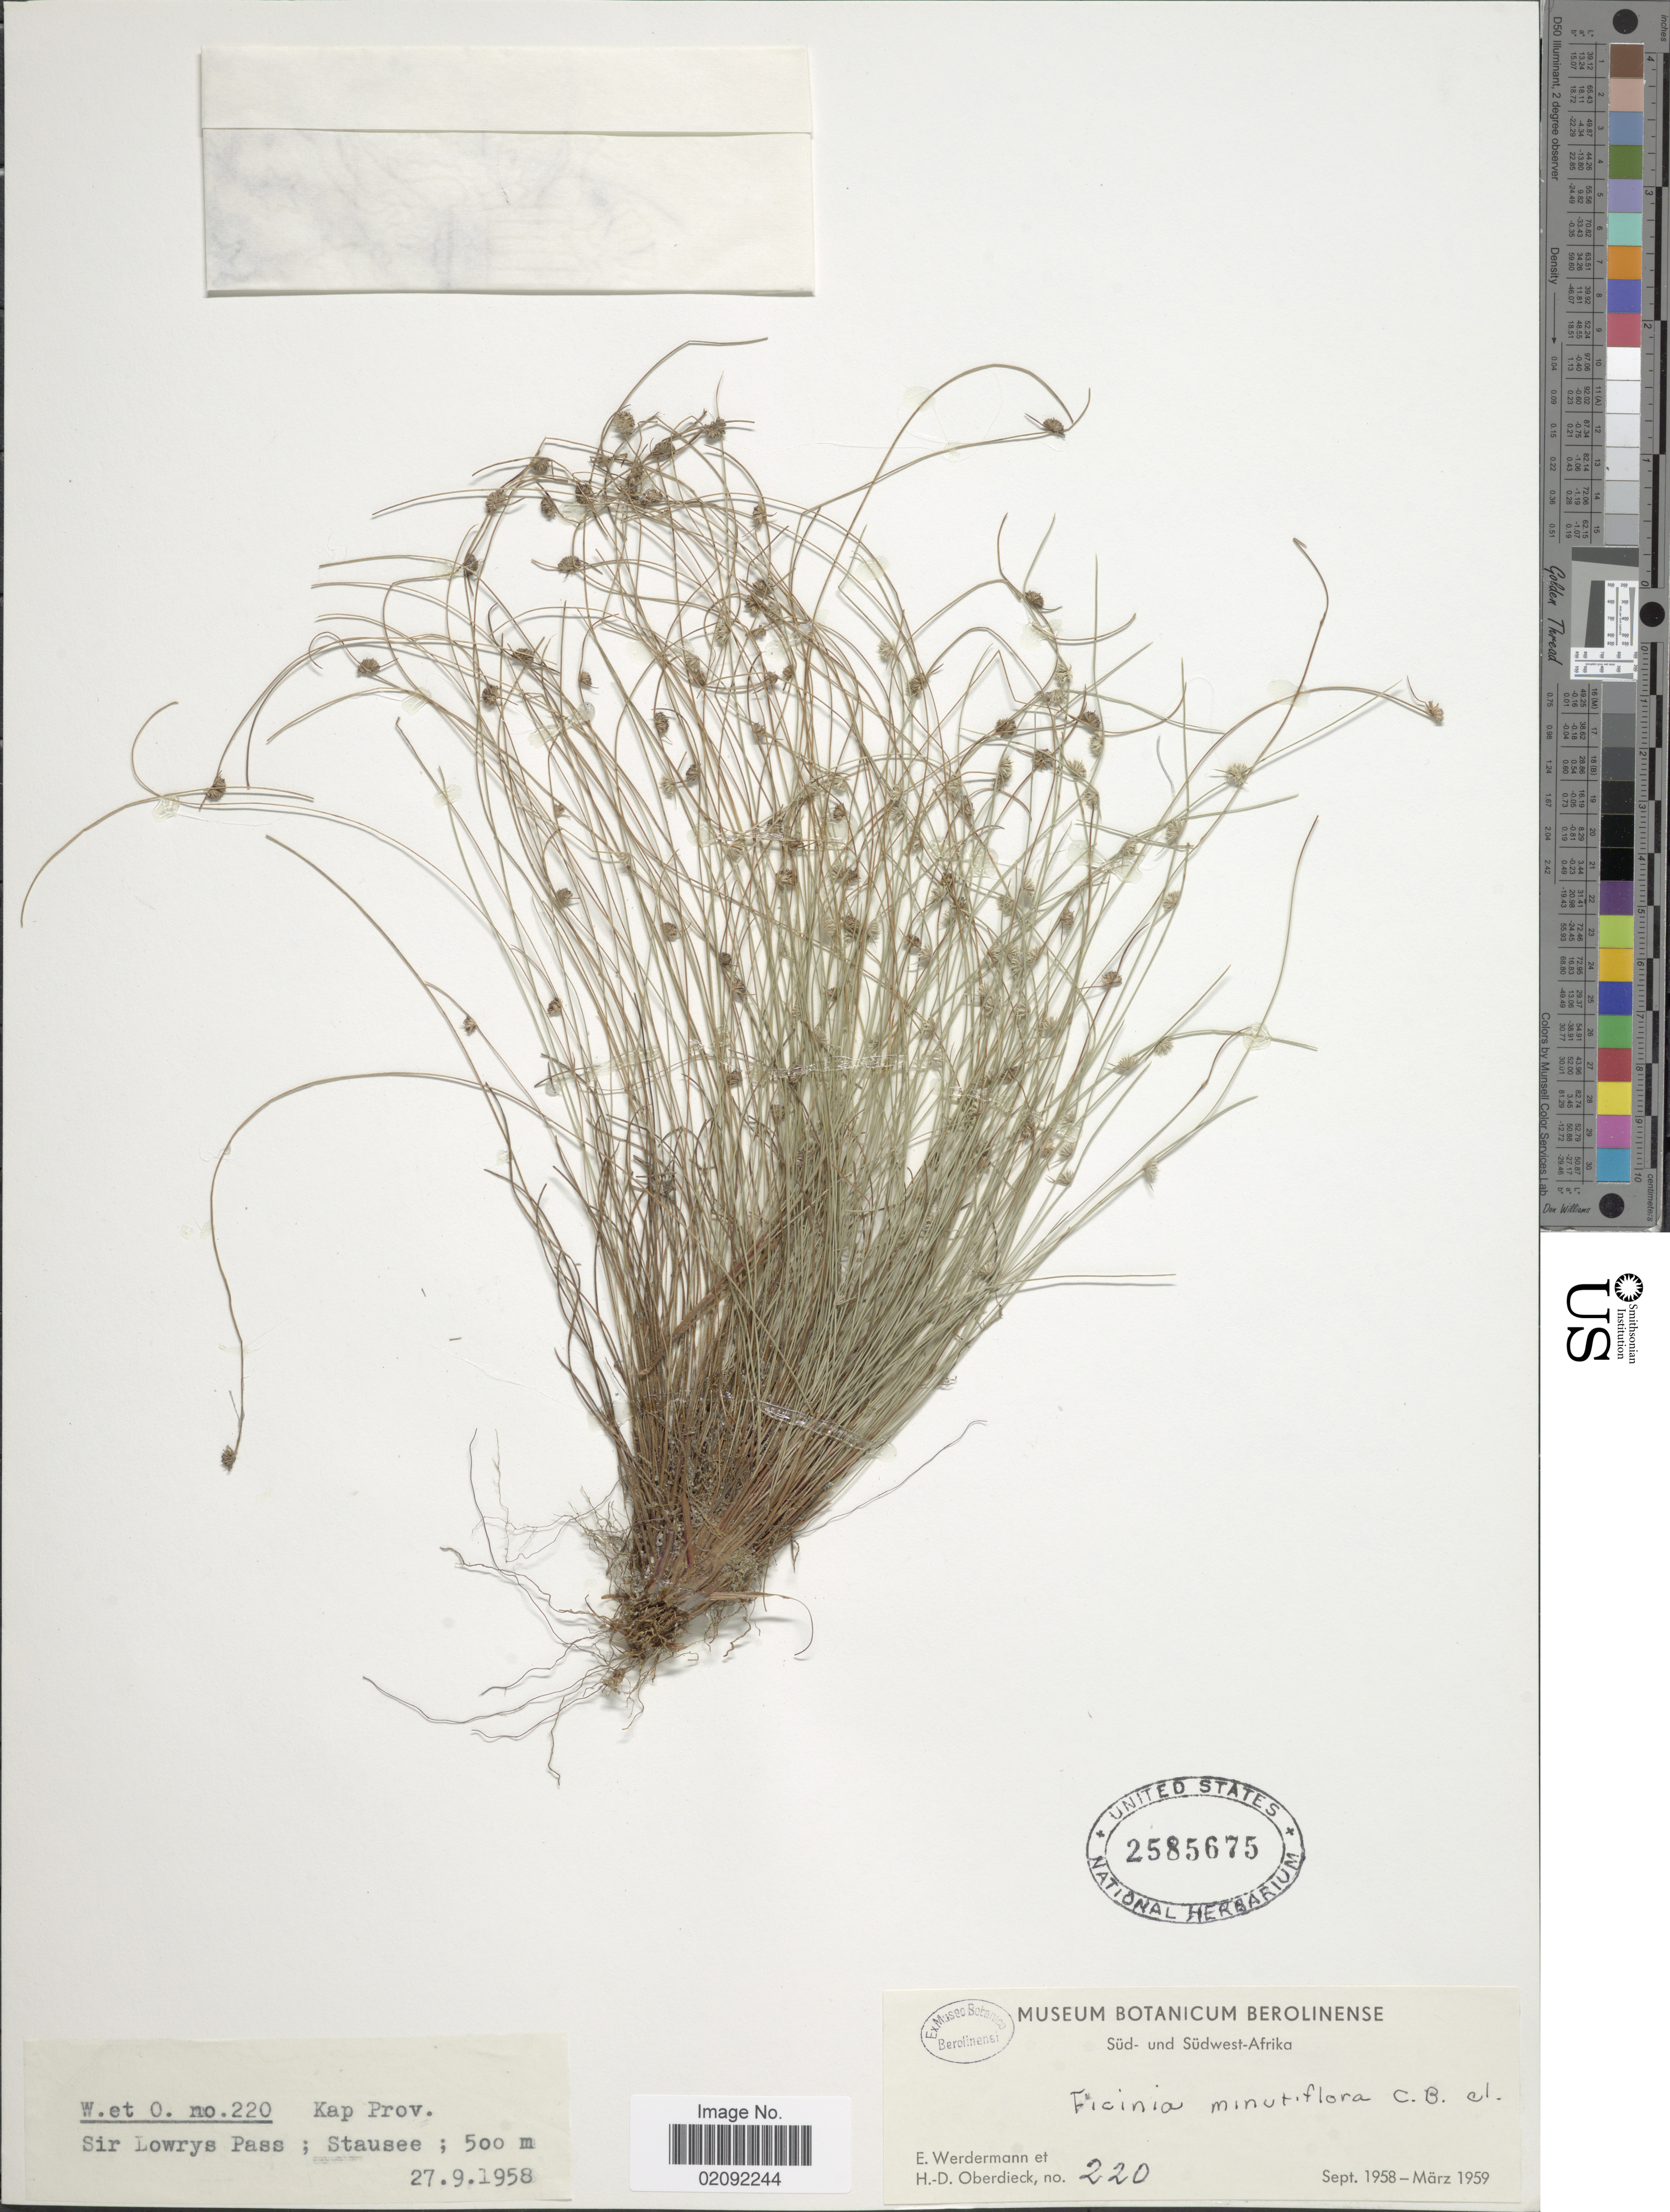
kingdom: Plantae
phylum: Tracheophyta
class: Liliopsida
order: Poales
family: Cyperaceae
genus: Ficinia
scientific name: Ficinia minutiflora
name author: C.B. Clarke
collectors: E. Werdermann & H. Oberdieck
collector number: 220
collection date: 1958-09-27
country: South Africa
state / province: Western Cape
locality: Kap Prov. Sir Lowrys Pass; Staussee, Süd- und Südwest-afrika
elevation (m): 500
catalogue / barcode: US 25855675